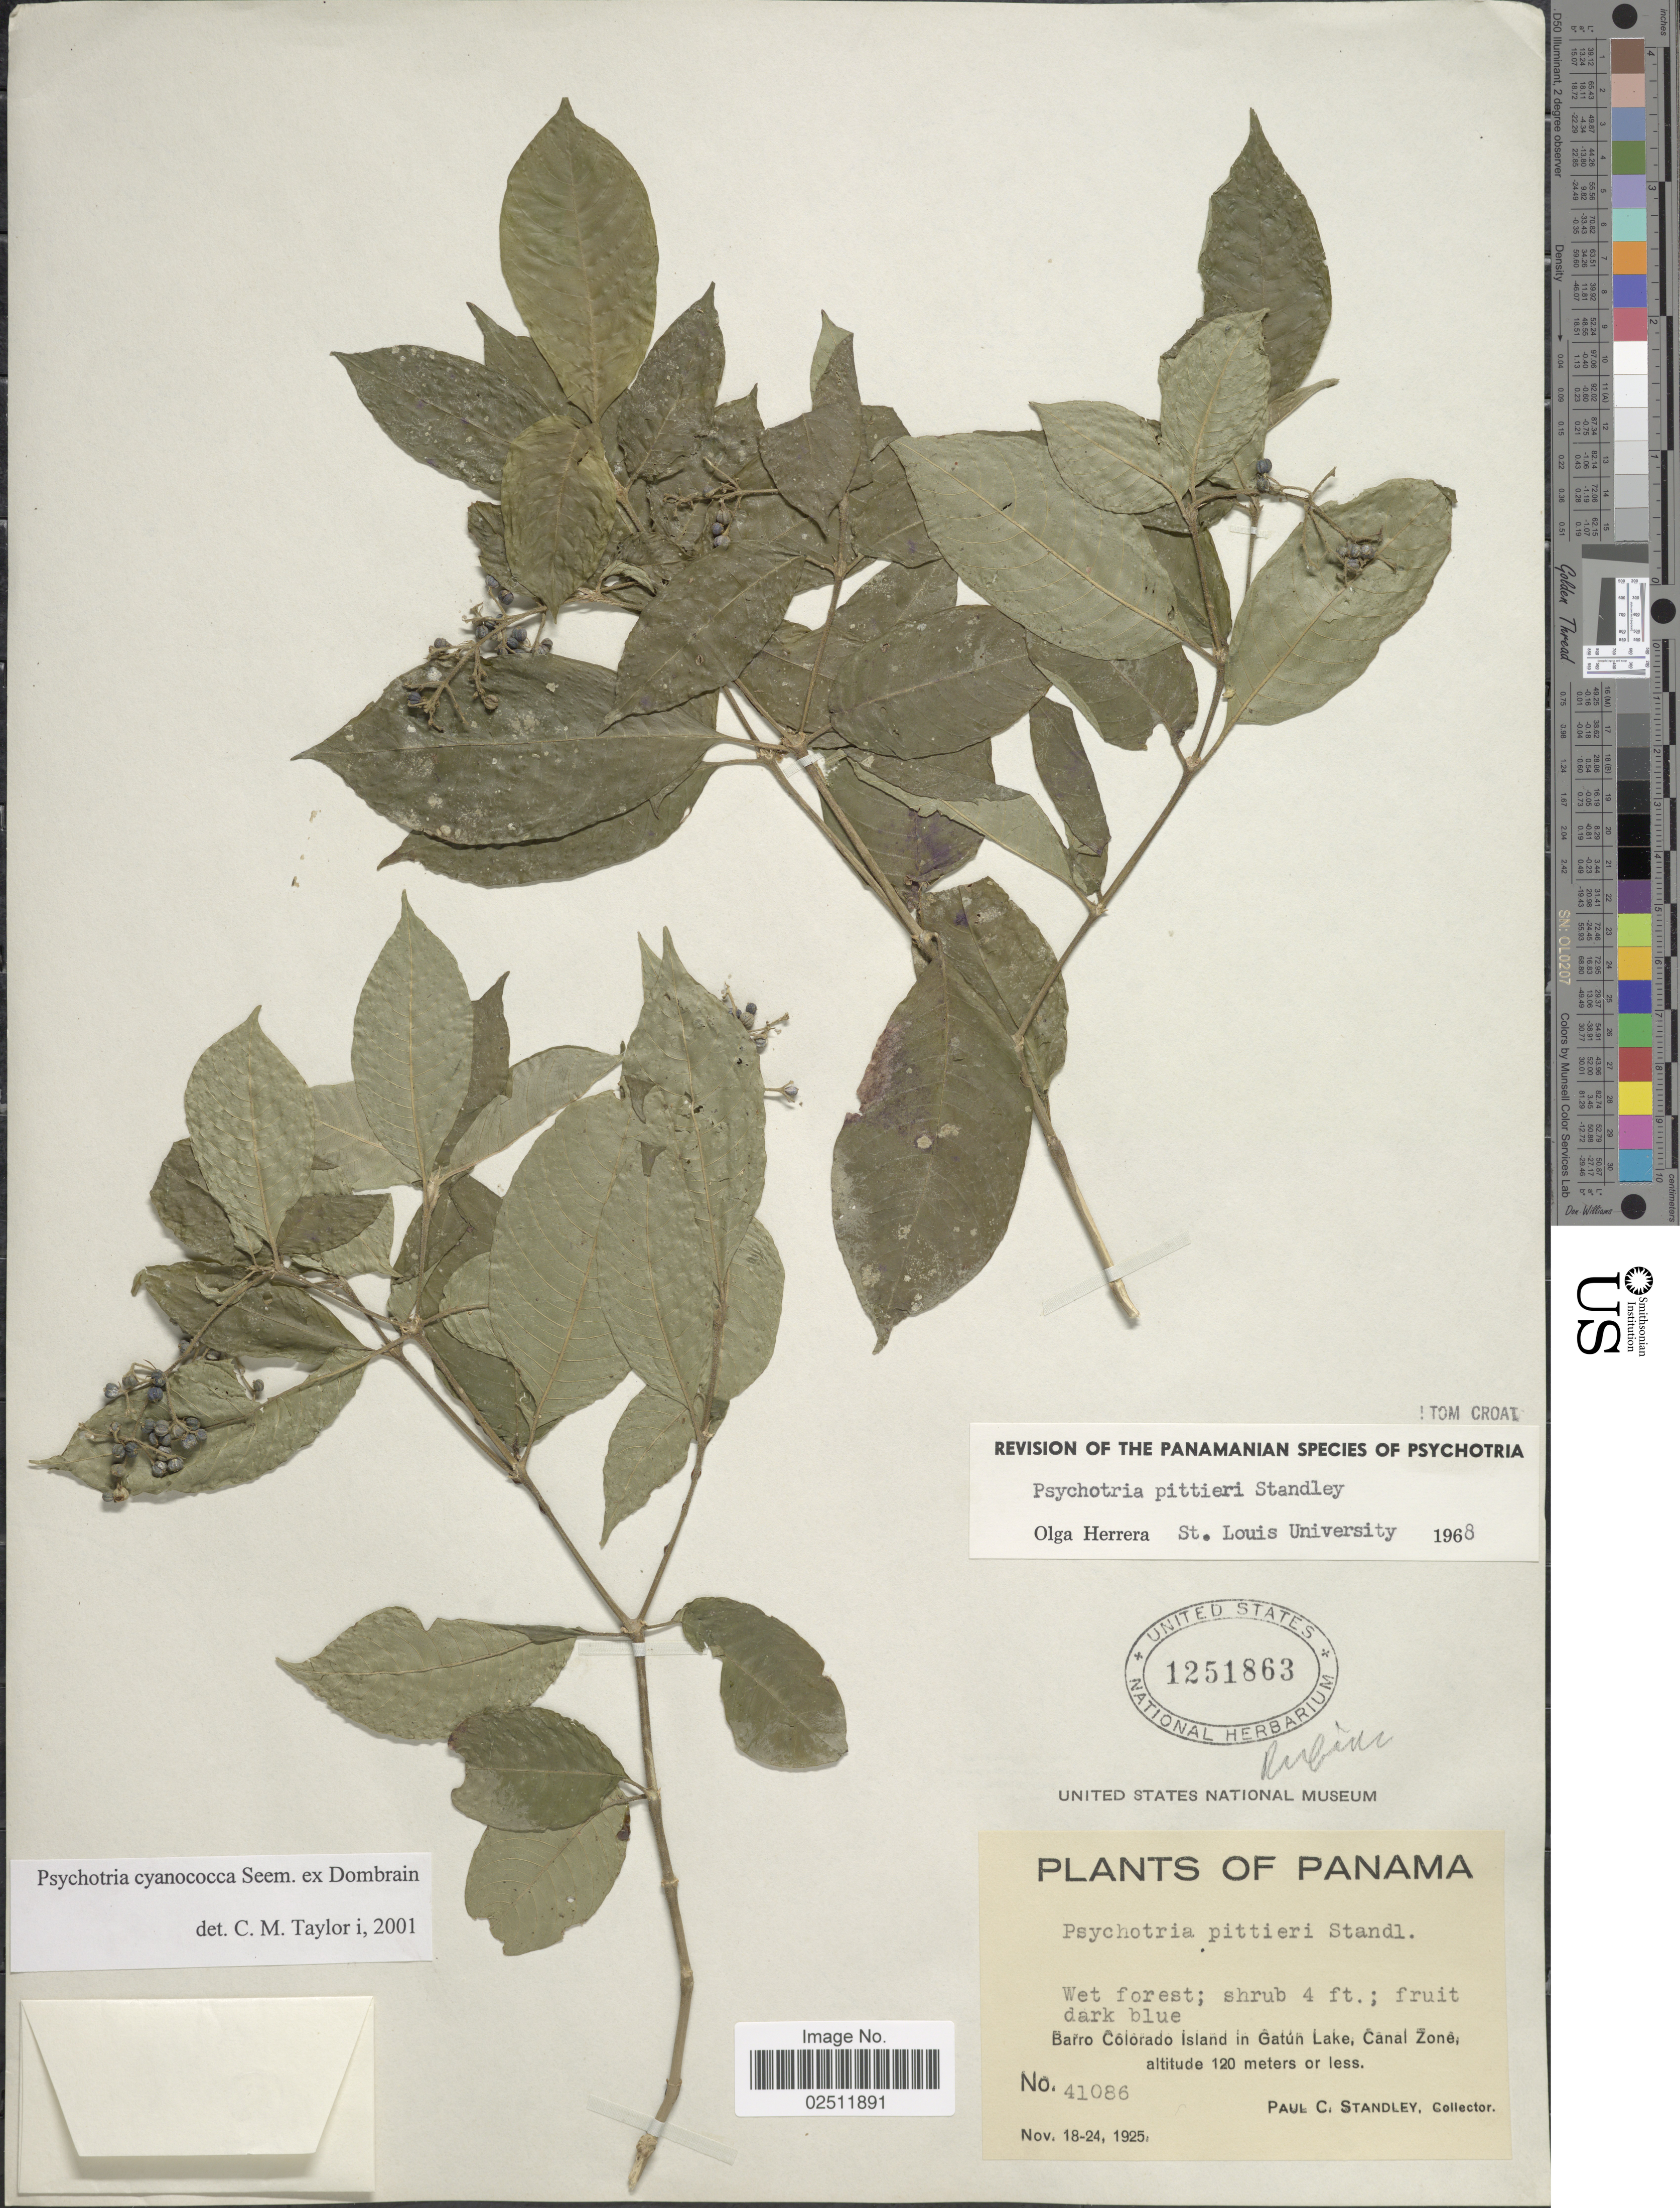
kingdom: Plantae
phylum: Tracheophyta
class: Magnoliopsida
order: Gentianales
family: Rubiaceae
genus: Psychotria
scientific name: Psychotria cyanococca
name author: Seem. ex Dombrain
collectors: P. C. Standley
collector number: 41086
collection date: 1925-11-18/1925-11-24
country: Panama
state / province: Panamá Oeste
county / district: Canal Zone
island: Barro Colorado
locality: Barro Colorado Island in Gatún Lake, Canal Zone.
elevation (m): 120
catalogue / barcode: US 1251863